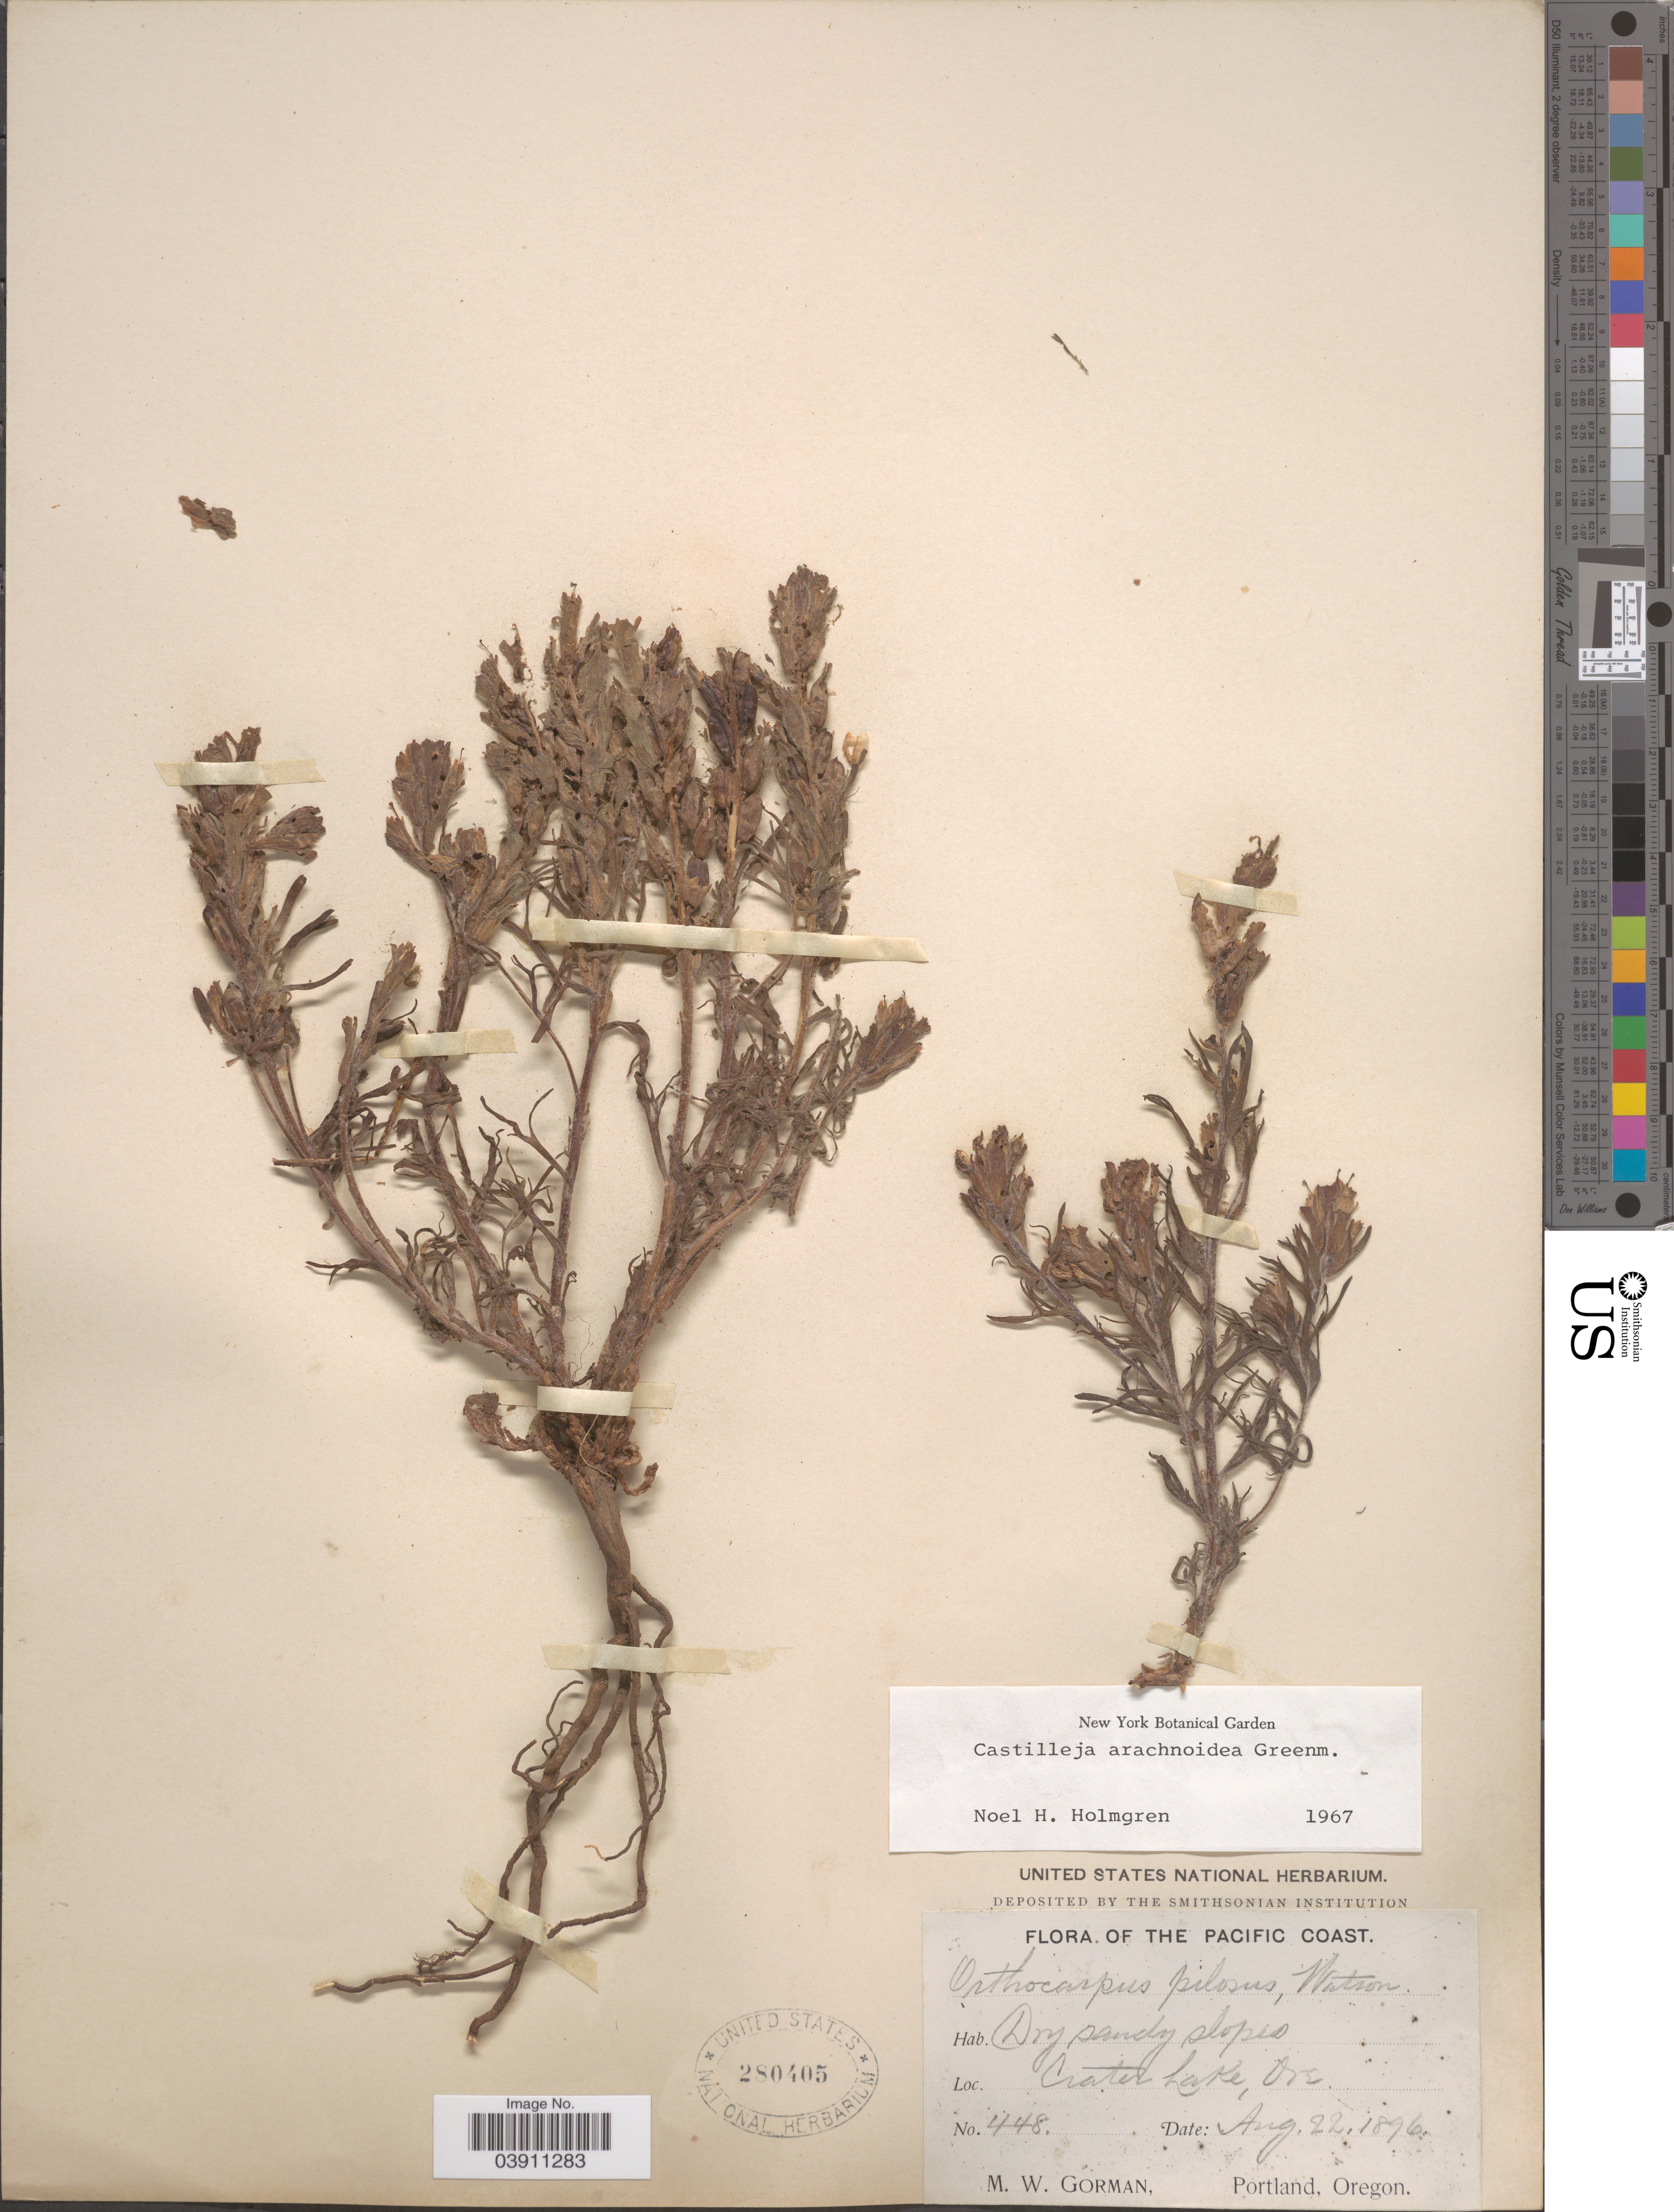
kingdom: Plantae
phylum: Tracheophyta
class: Magnoliopsida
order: Lamiales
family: Orobanchaceae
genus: Castilleja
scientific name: Castilleja arachnoidea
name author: Greenm.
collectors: M. W. Gorman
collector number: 448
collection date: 1896-08-22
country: United States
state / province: Oregon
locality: Pacific Coast. Crater Lake.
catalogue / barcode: US 280405